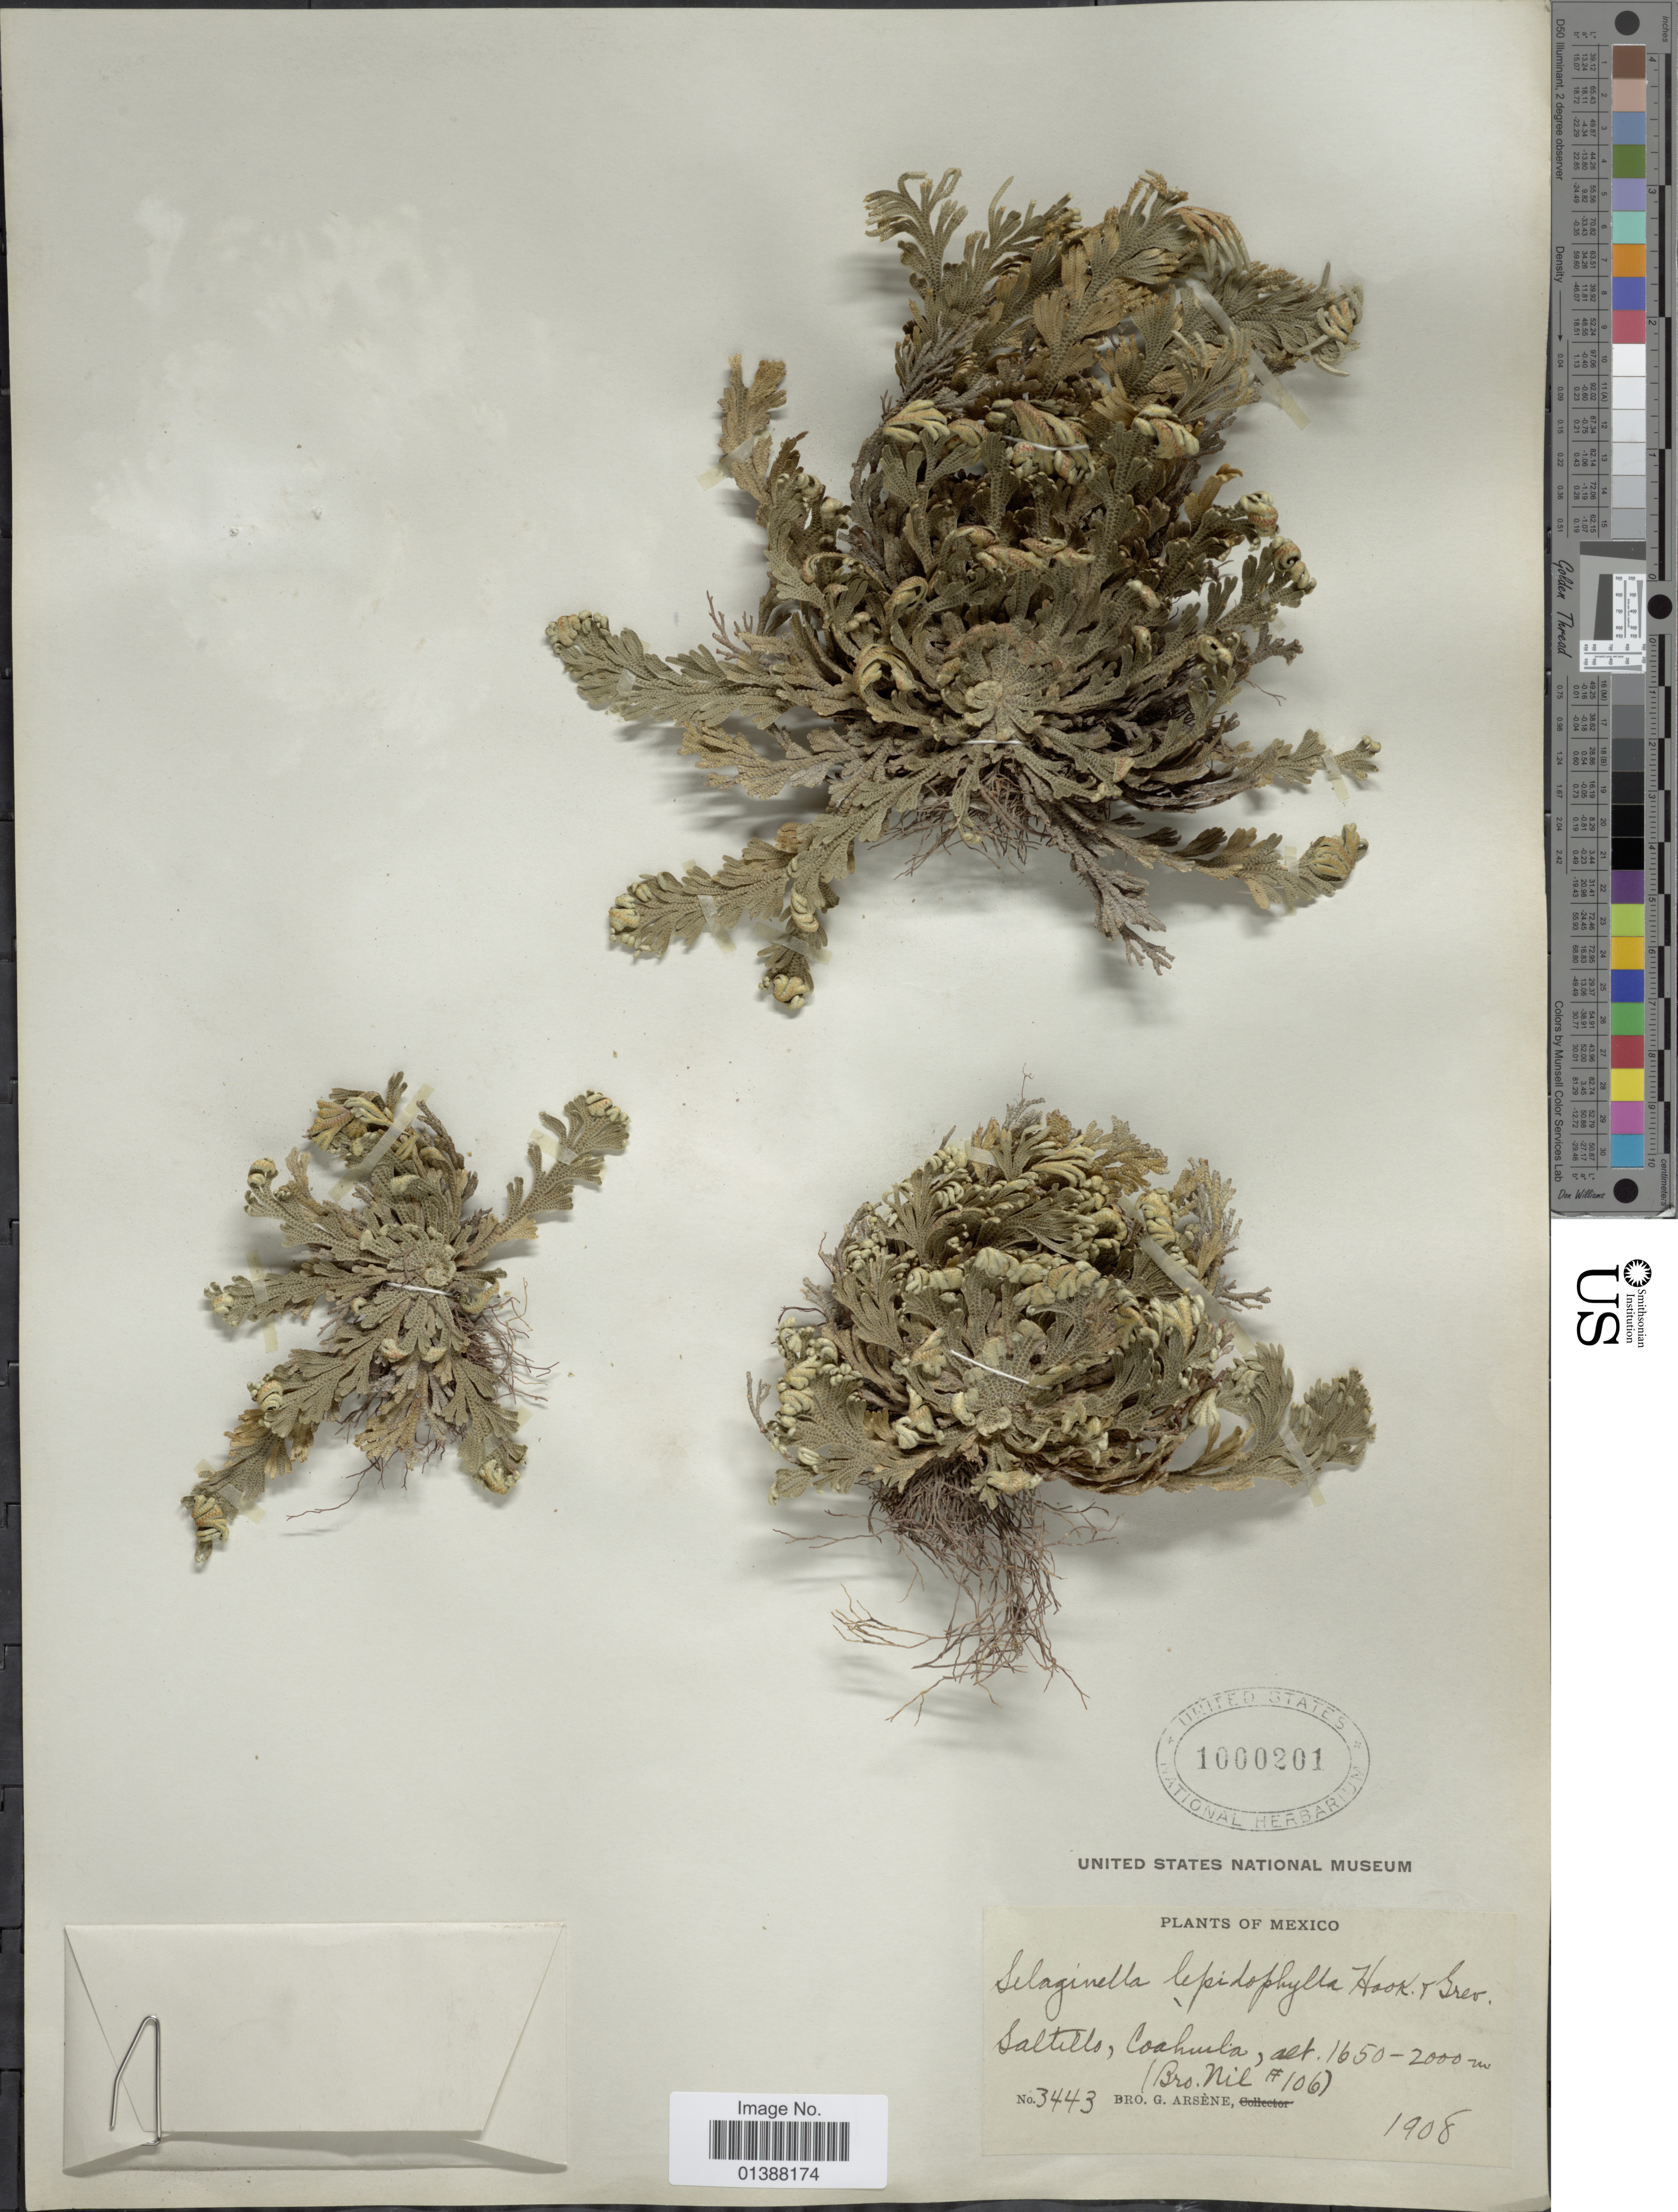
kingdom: Plantae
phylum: Tracheophyta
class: Lycopodiopsida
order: Selaginellales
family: Selaginellaceae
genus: Selaginella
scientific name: Selaginella lepidophylla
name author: (Hook. & Grev.) Spring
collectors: Bro. G. Arsène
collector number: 3443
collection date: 1908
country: Mexico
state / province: Coahuila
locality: Saltillo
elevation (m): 1650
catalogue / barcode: US 1000201